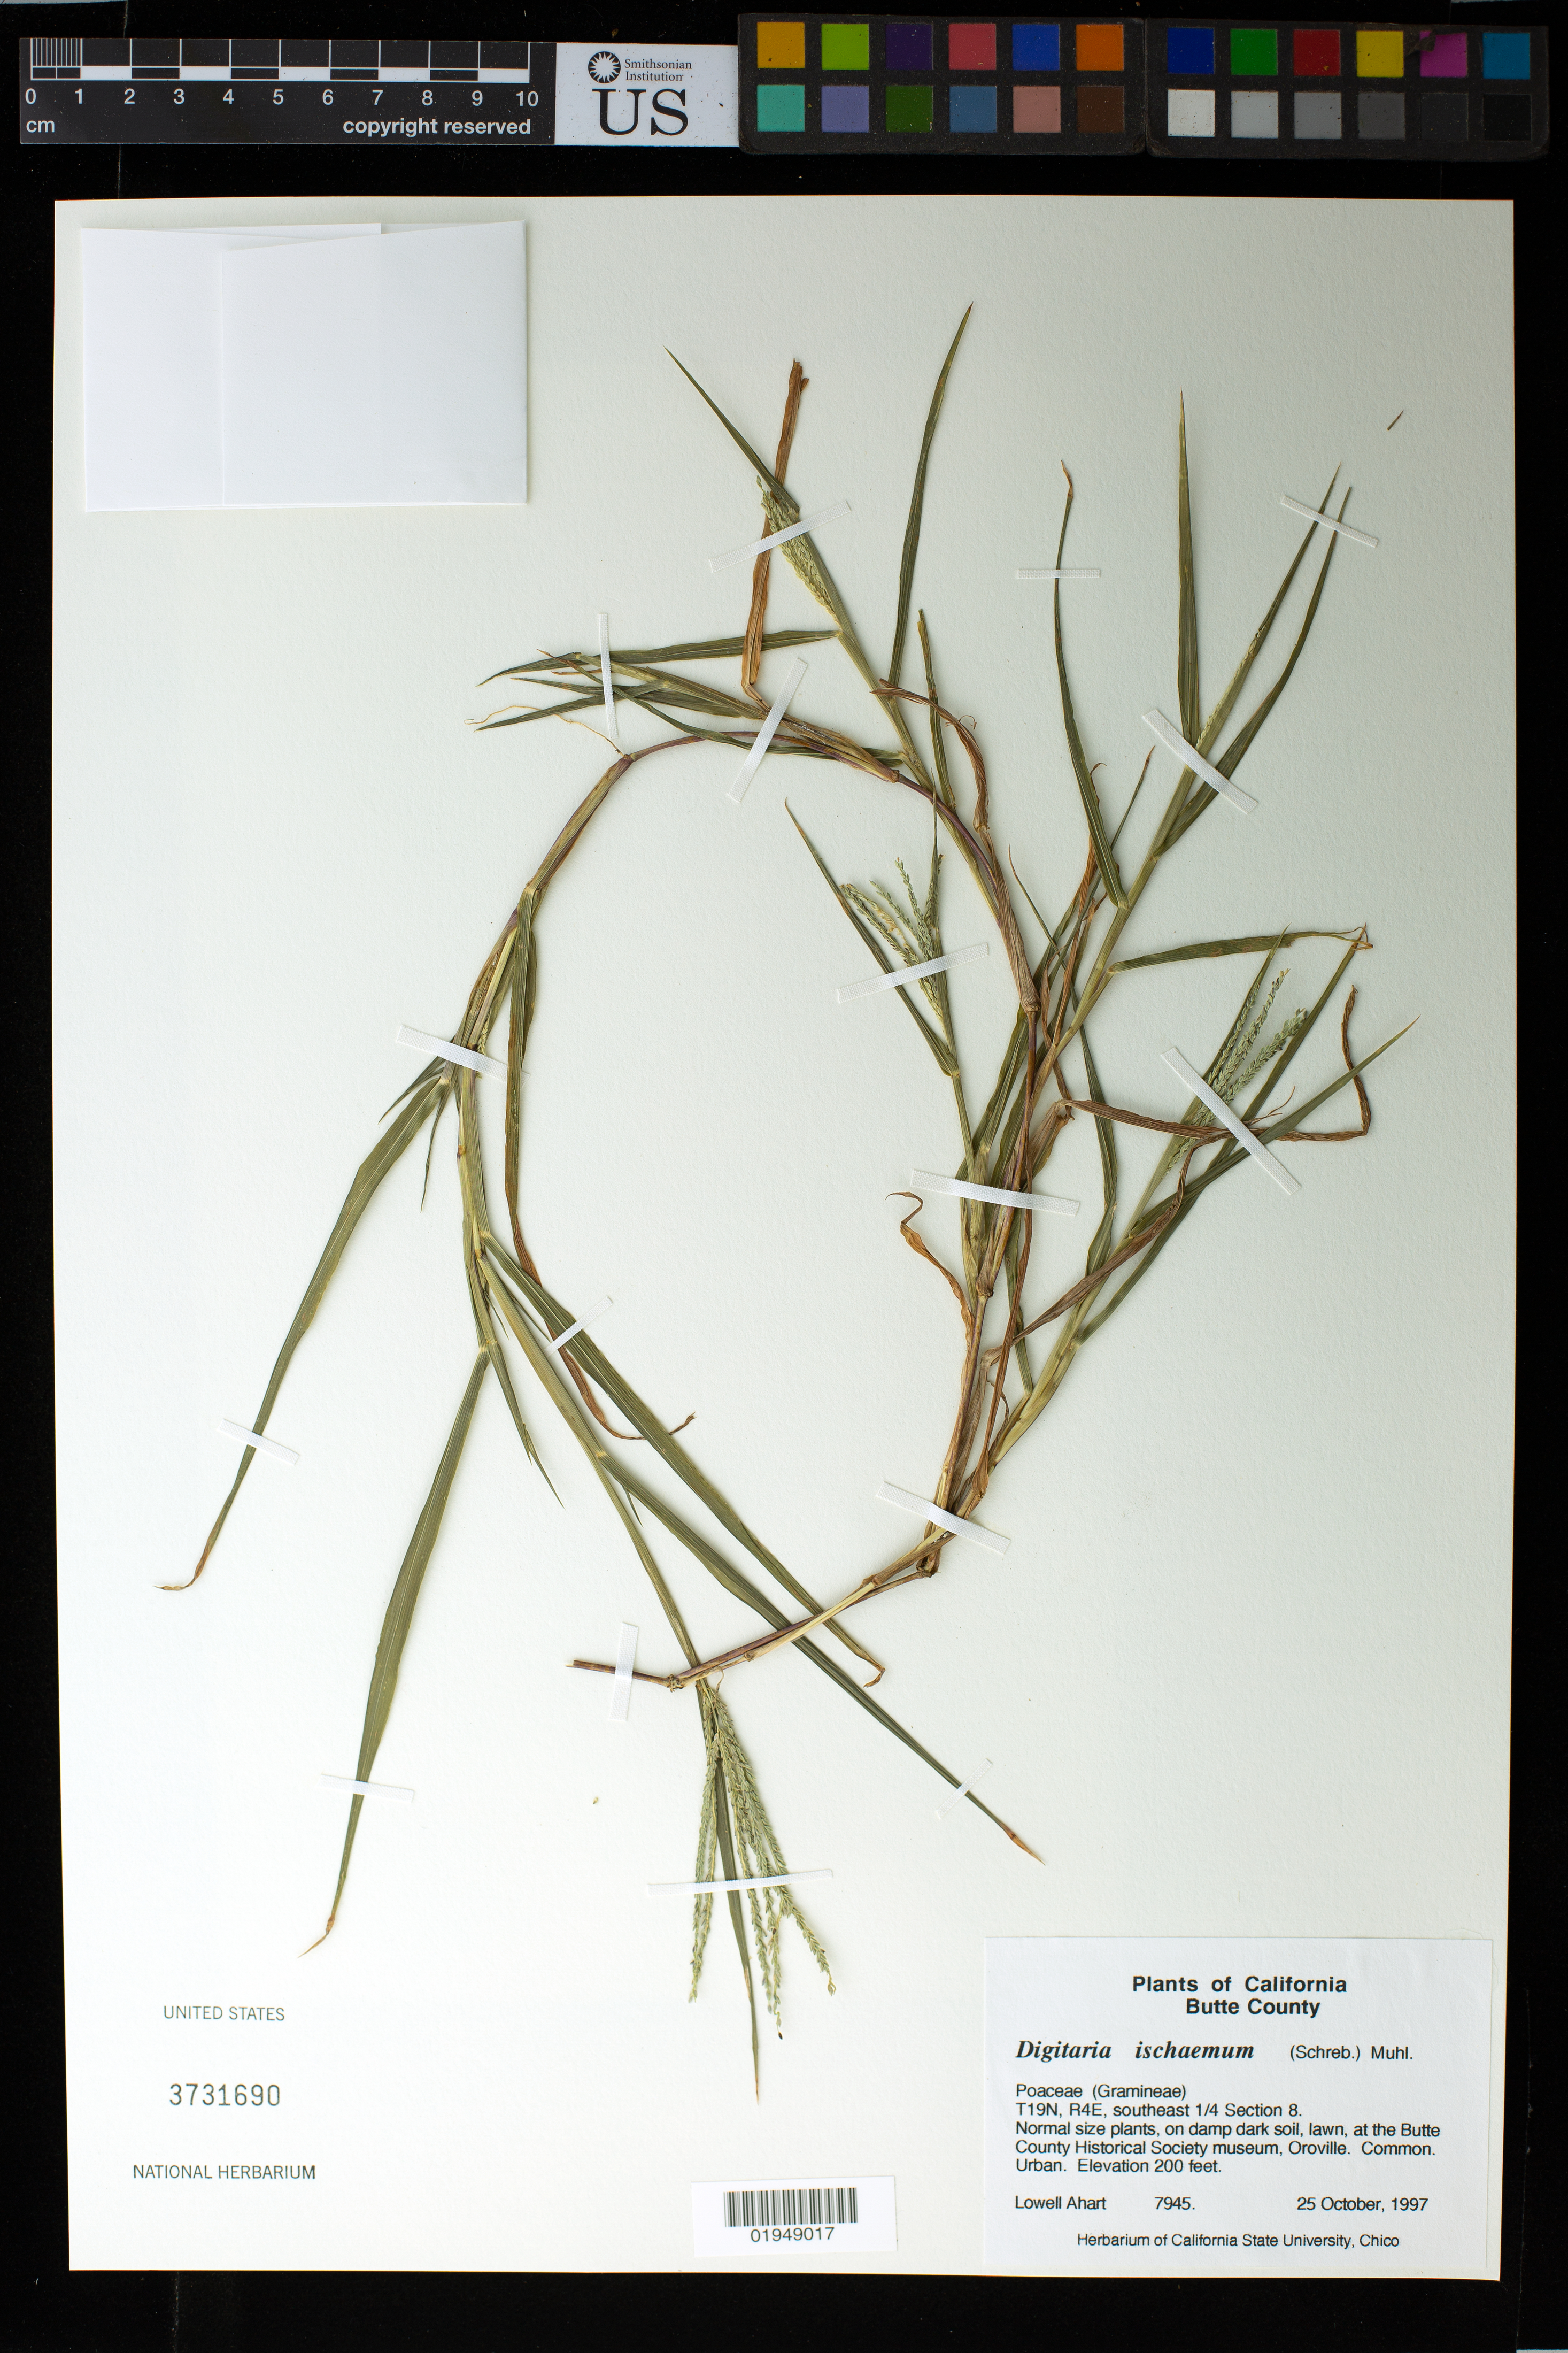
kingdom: Plantae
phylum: Tracheophyta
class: Liliopsida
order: Poales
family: Poaceae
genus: Digitaria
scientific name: Digitaria ischaemum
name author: (Schreber) Schreber ex Muhl.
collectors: L. Ahart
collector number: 7945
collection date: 1997-10-25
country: United States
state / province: California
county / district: Butte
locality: Butte County Historical Society museum. T19N, R4E, southeast 1/4 Section 8.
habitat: urban, lawn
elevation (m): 61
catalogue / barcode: US 3731690